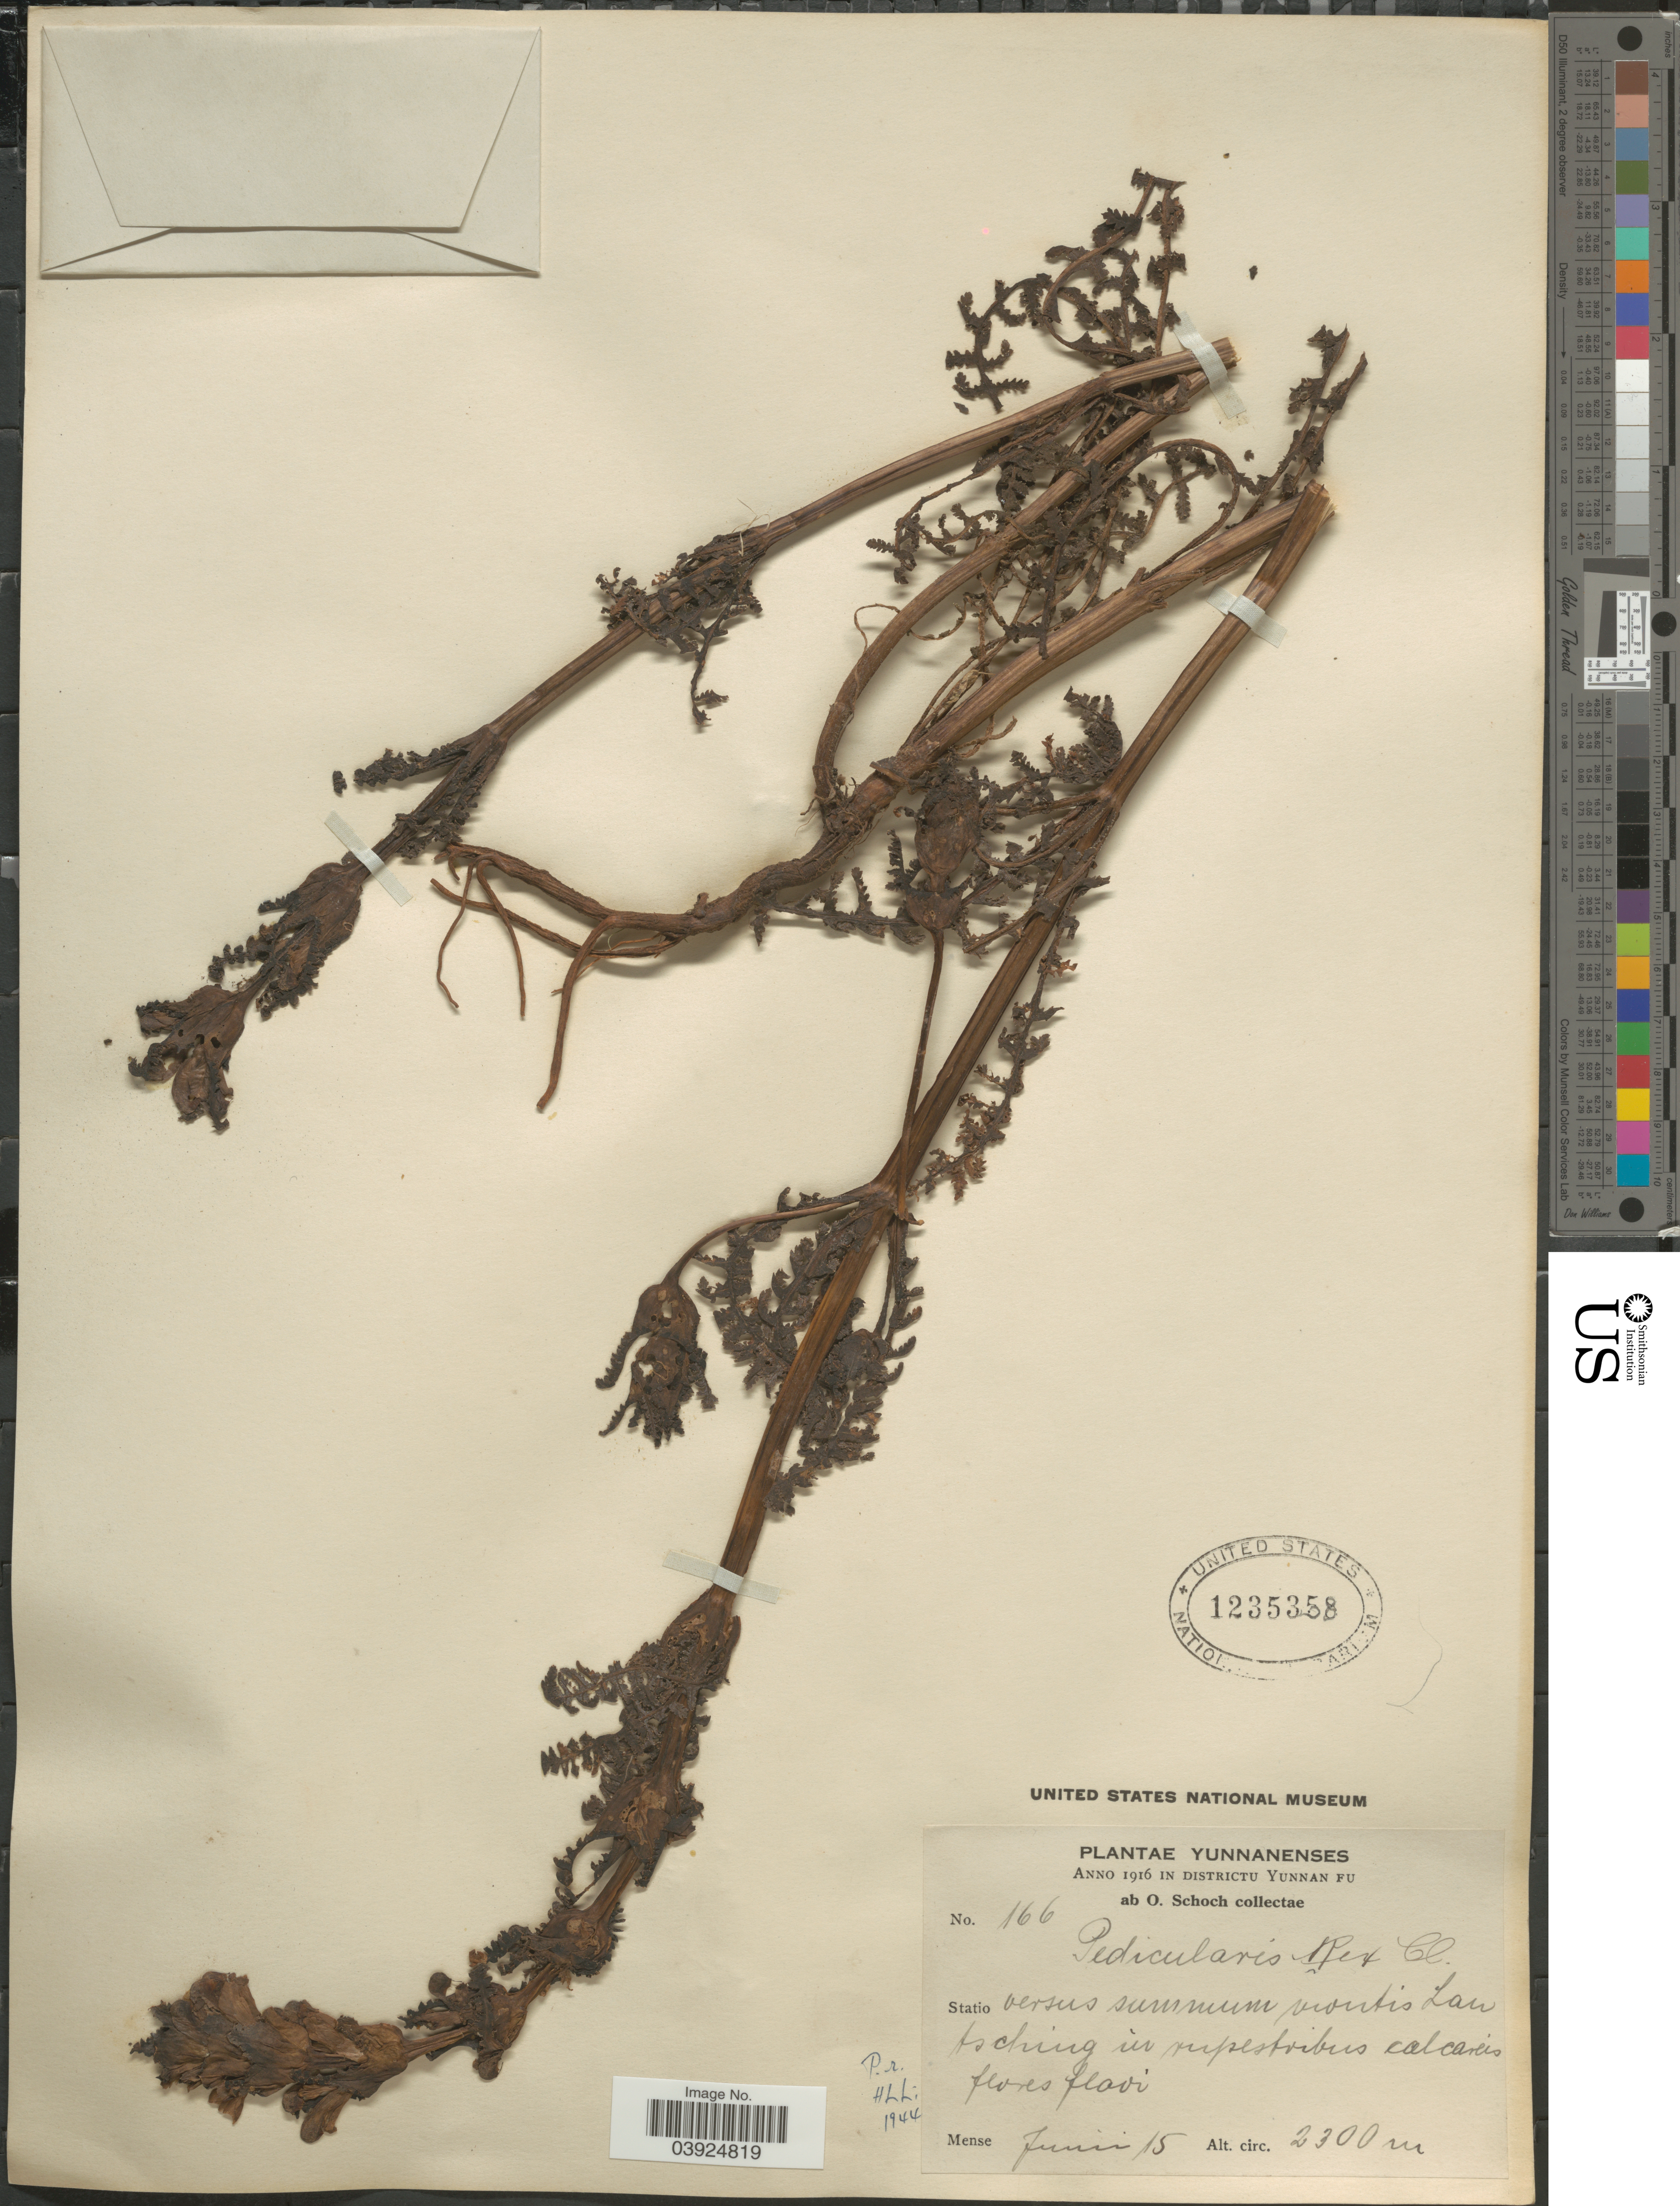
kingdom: Plantae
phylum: Tracheophyta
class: Magnoliopsida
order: Lamiales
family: Orobanchaceae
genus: Pedicularis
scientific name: Pedicularis rex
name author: C.B. Clarke ex Maxim.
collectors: O. Schoch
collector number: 166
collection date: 1916-06-15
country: China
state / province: Yunnan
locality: In districtu Yunnan Fu. Statio versus summum montis Lau tsching in rupestribus calcareis flores flavi.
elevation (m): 2300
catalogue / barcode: US 1235358